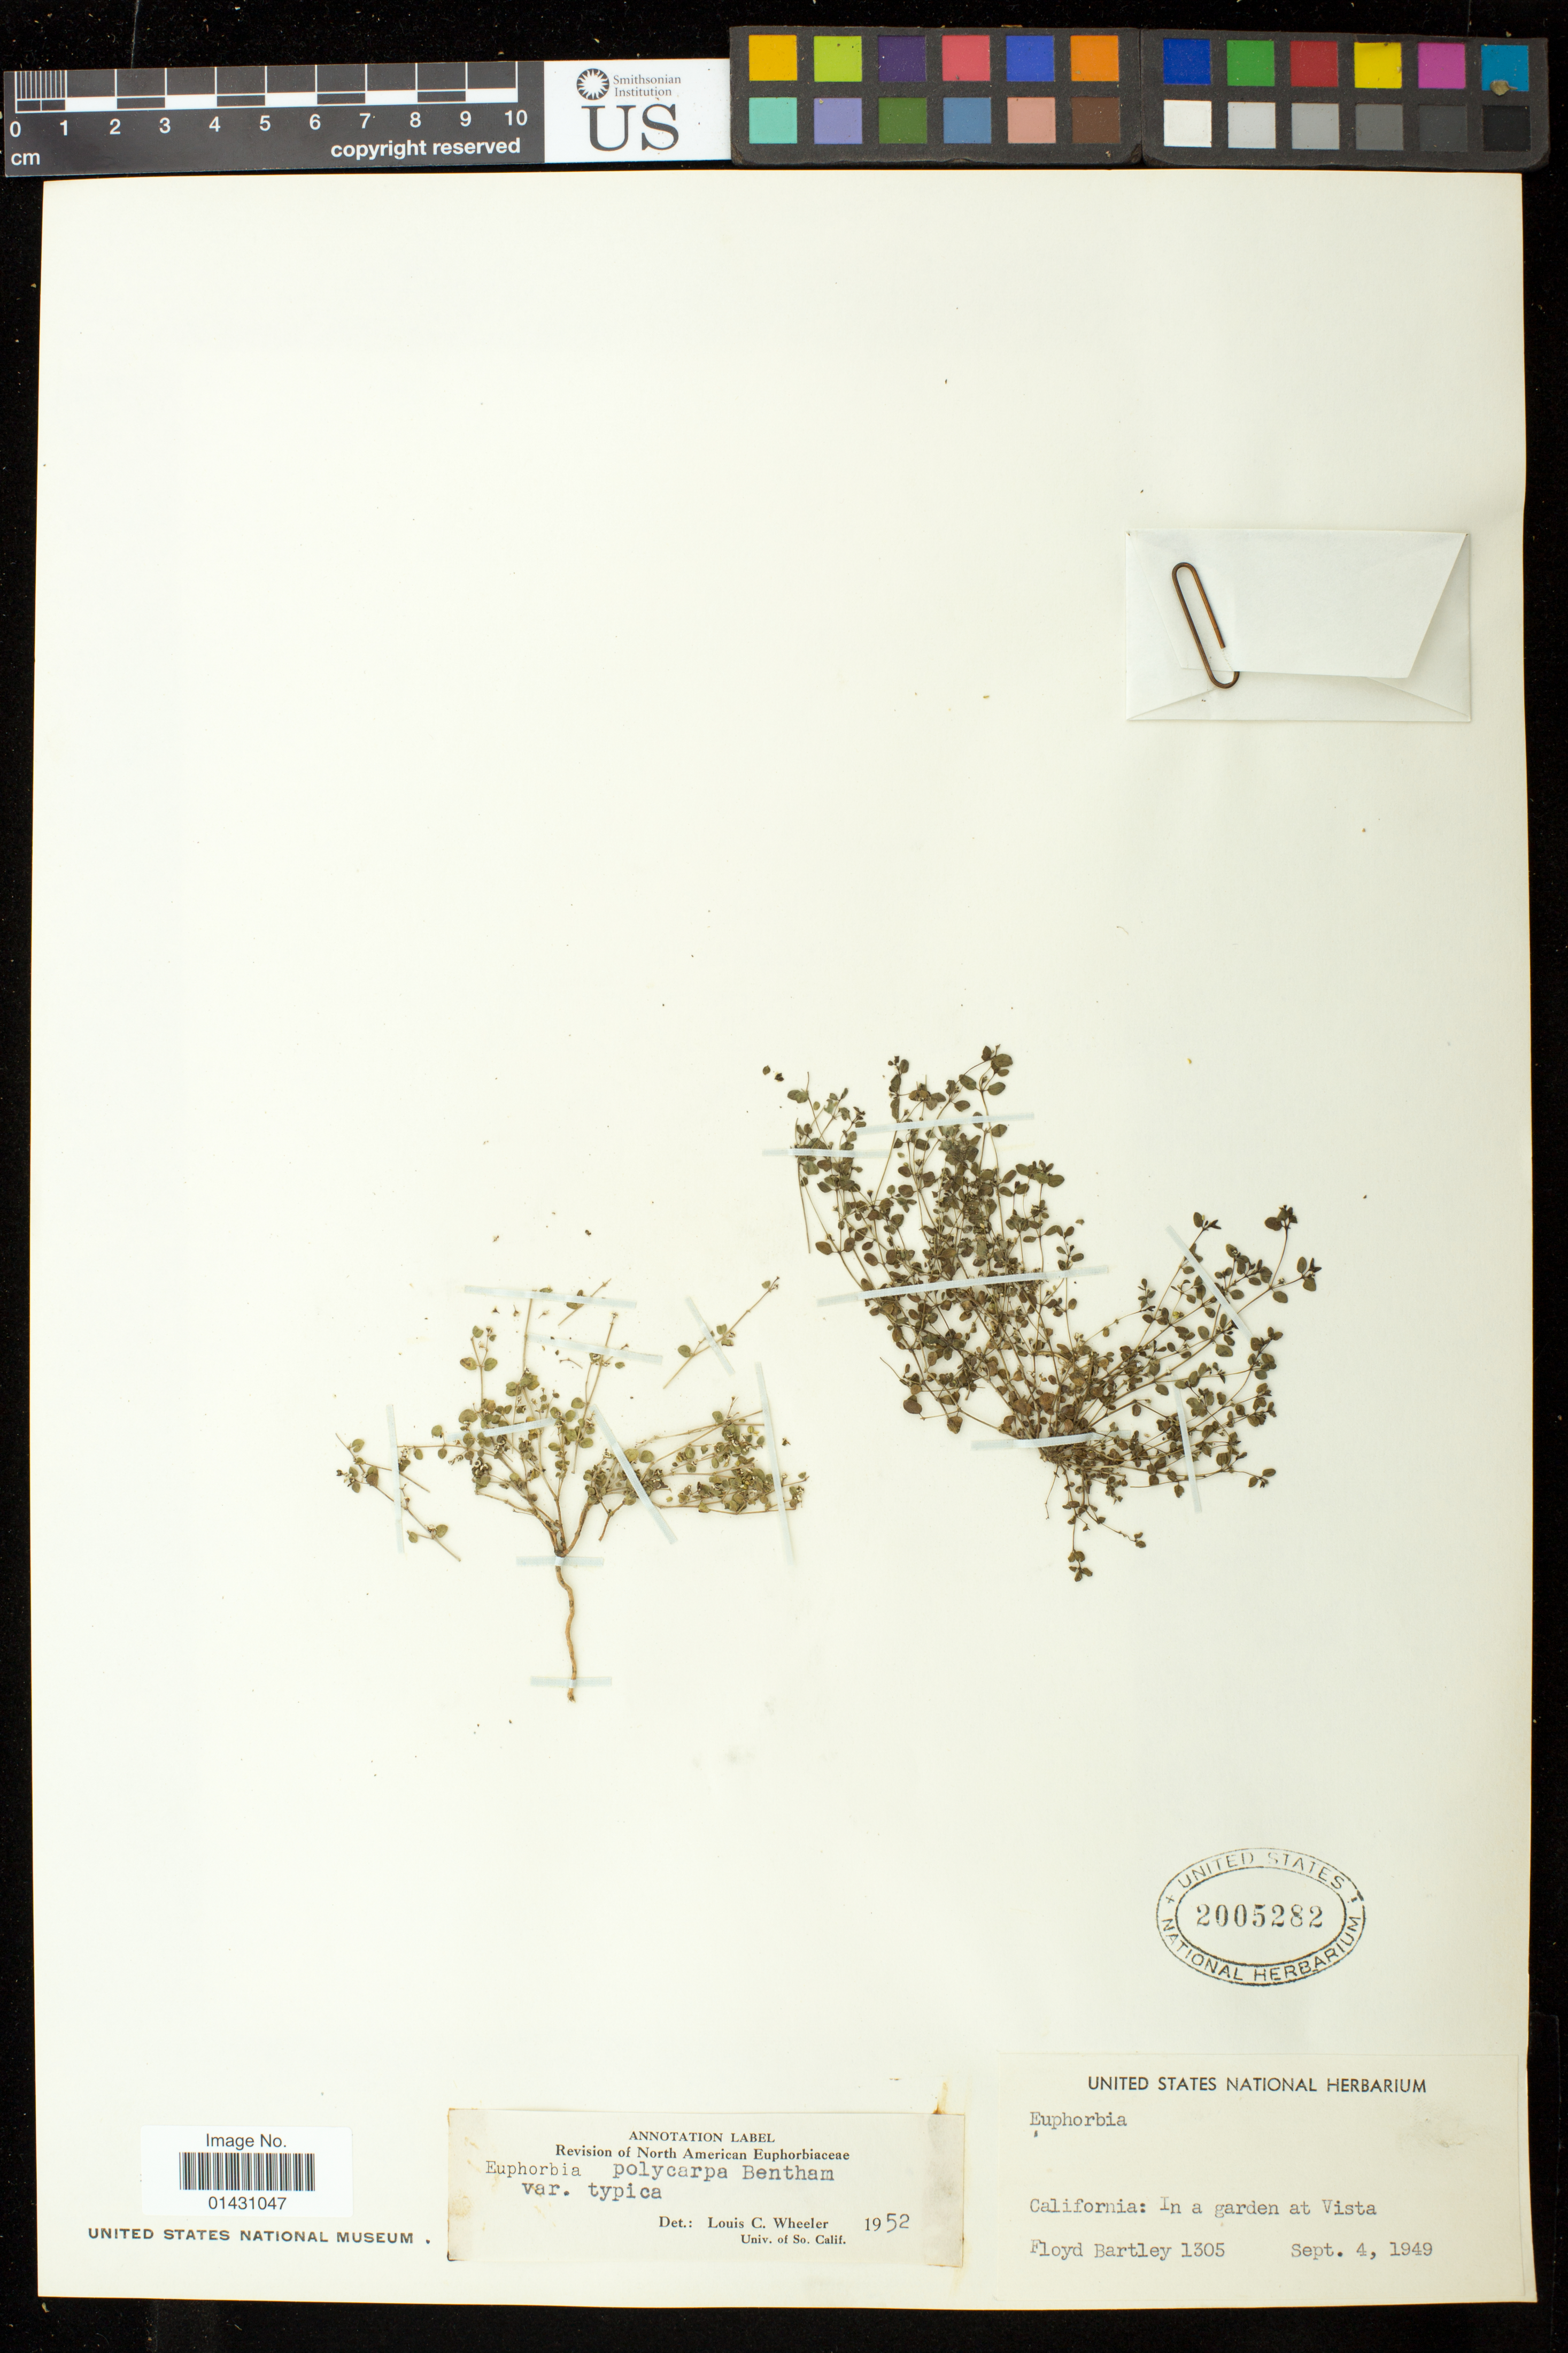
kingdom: Plantae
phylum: Tracheophyta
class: Magnoliopsida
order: Malpighiales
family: Euphorbiaceae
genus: Euphorbia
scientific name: Euphorbia polycarpa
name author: Benth.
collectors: F. Bartley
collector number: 1305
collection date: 1949-09-04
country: United States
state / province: California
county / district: San Diego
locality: Vista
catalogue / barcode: US 2005282